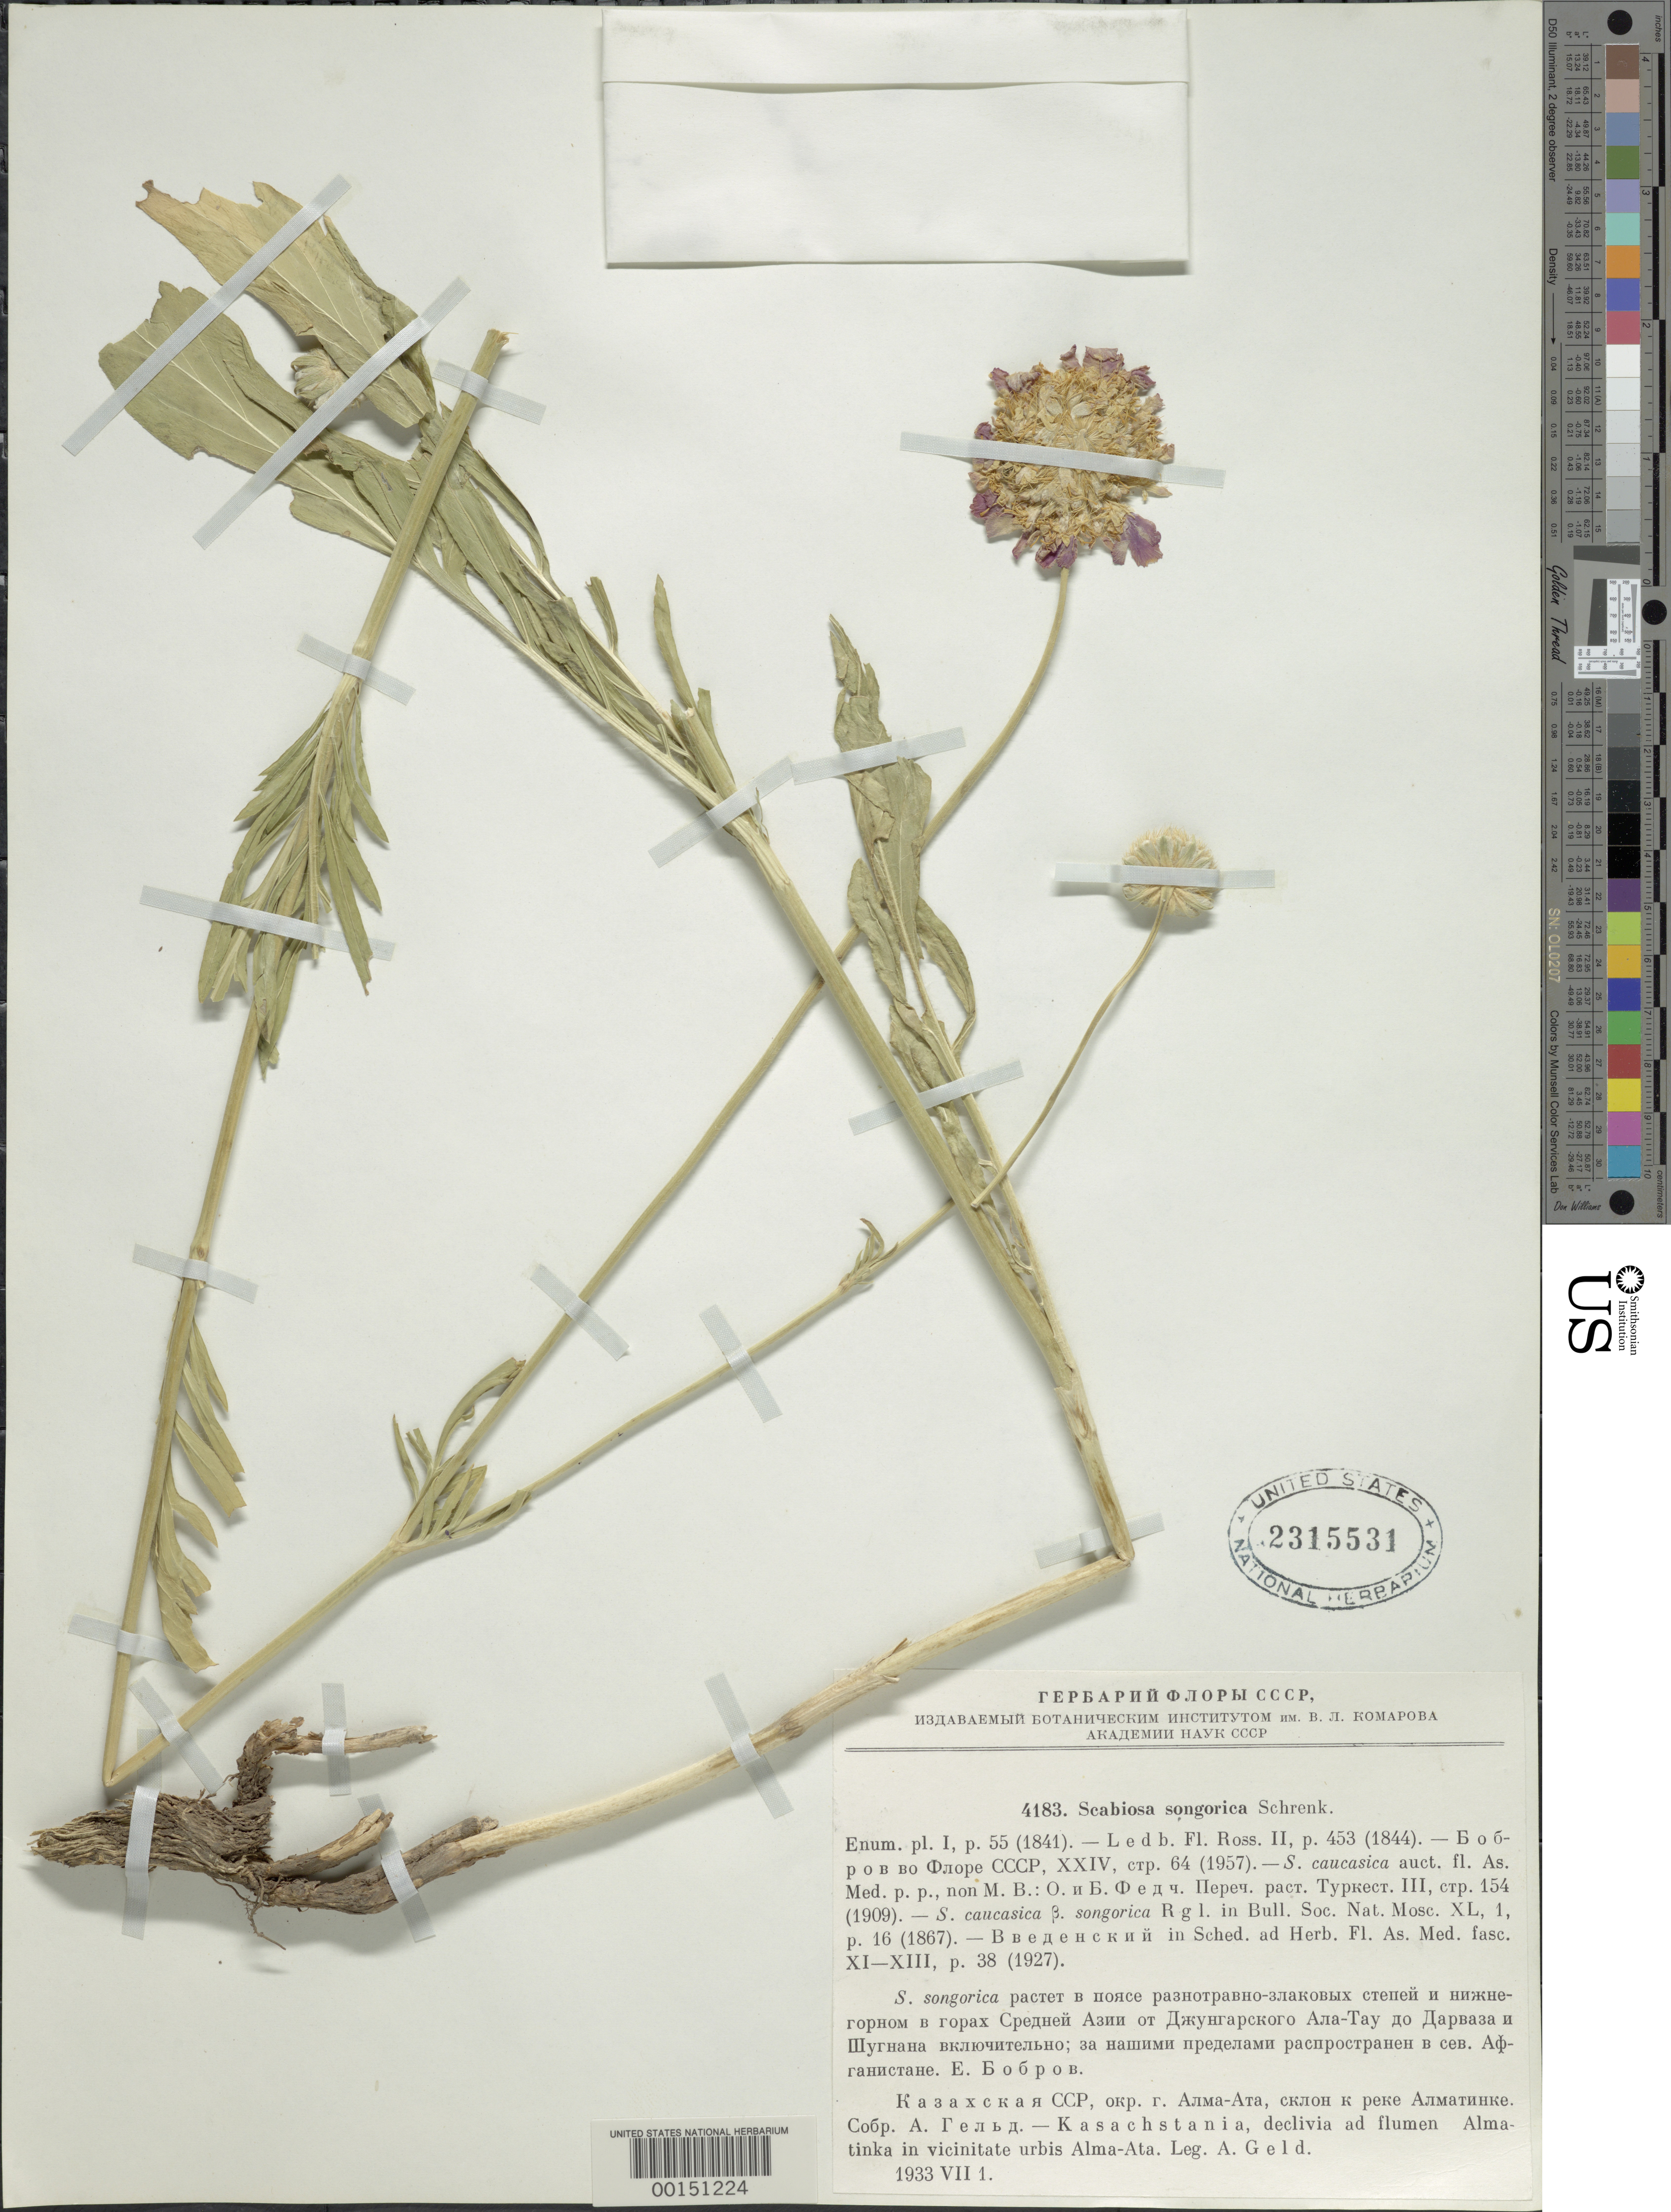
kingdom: Plantae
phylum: Tracheophyta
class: Magnoliopsida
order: Dipsacales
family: Caprifoliaceae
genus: Scabiosa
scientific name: Scabiosa songarica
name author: Schrenk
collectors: A. Geld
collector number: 4183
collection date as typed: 01 Jul 1933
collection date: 1933-07-01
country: Kazakhstan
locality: Kasachsrania [= Kazakhstan?]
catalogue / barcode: US 2315531